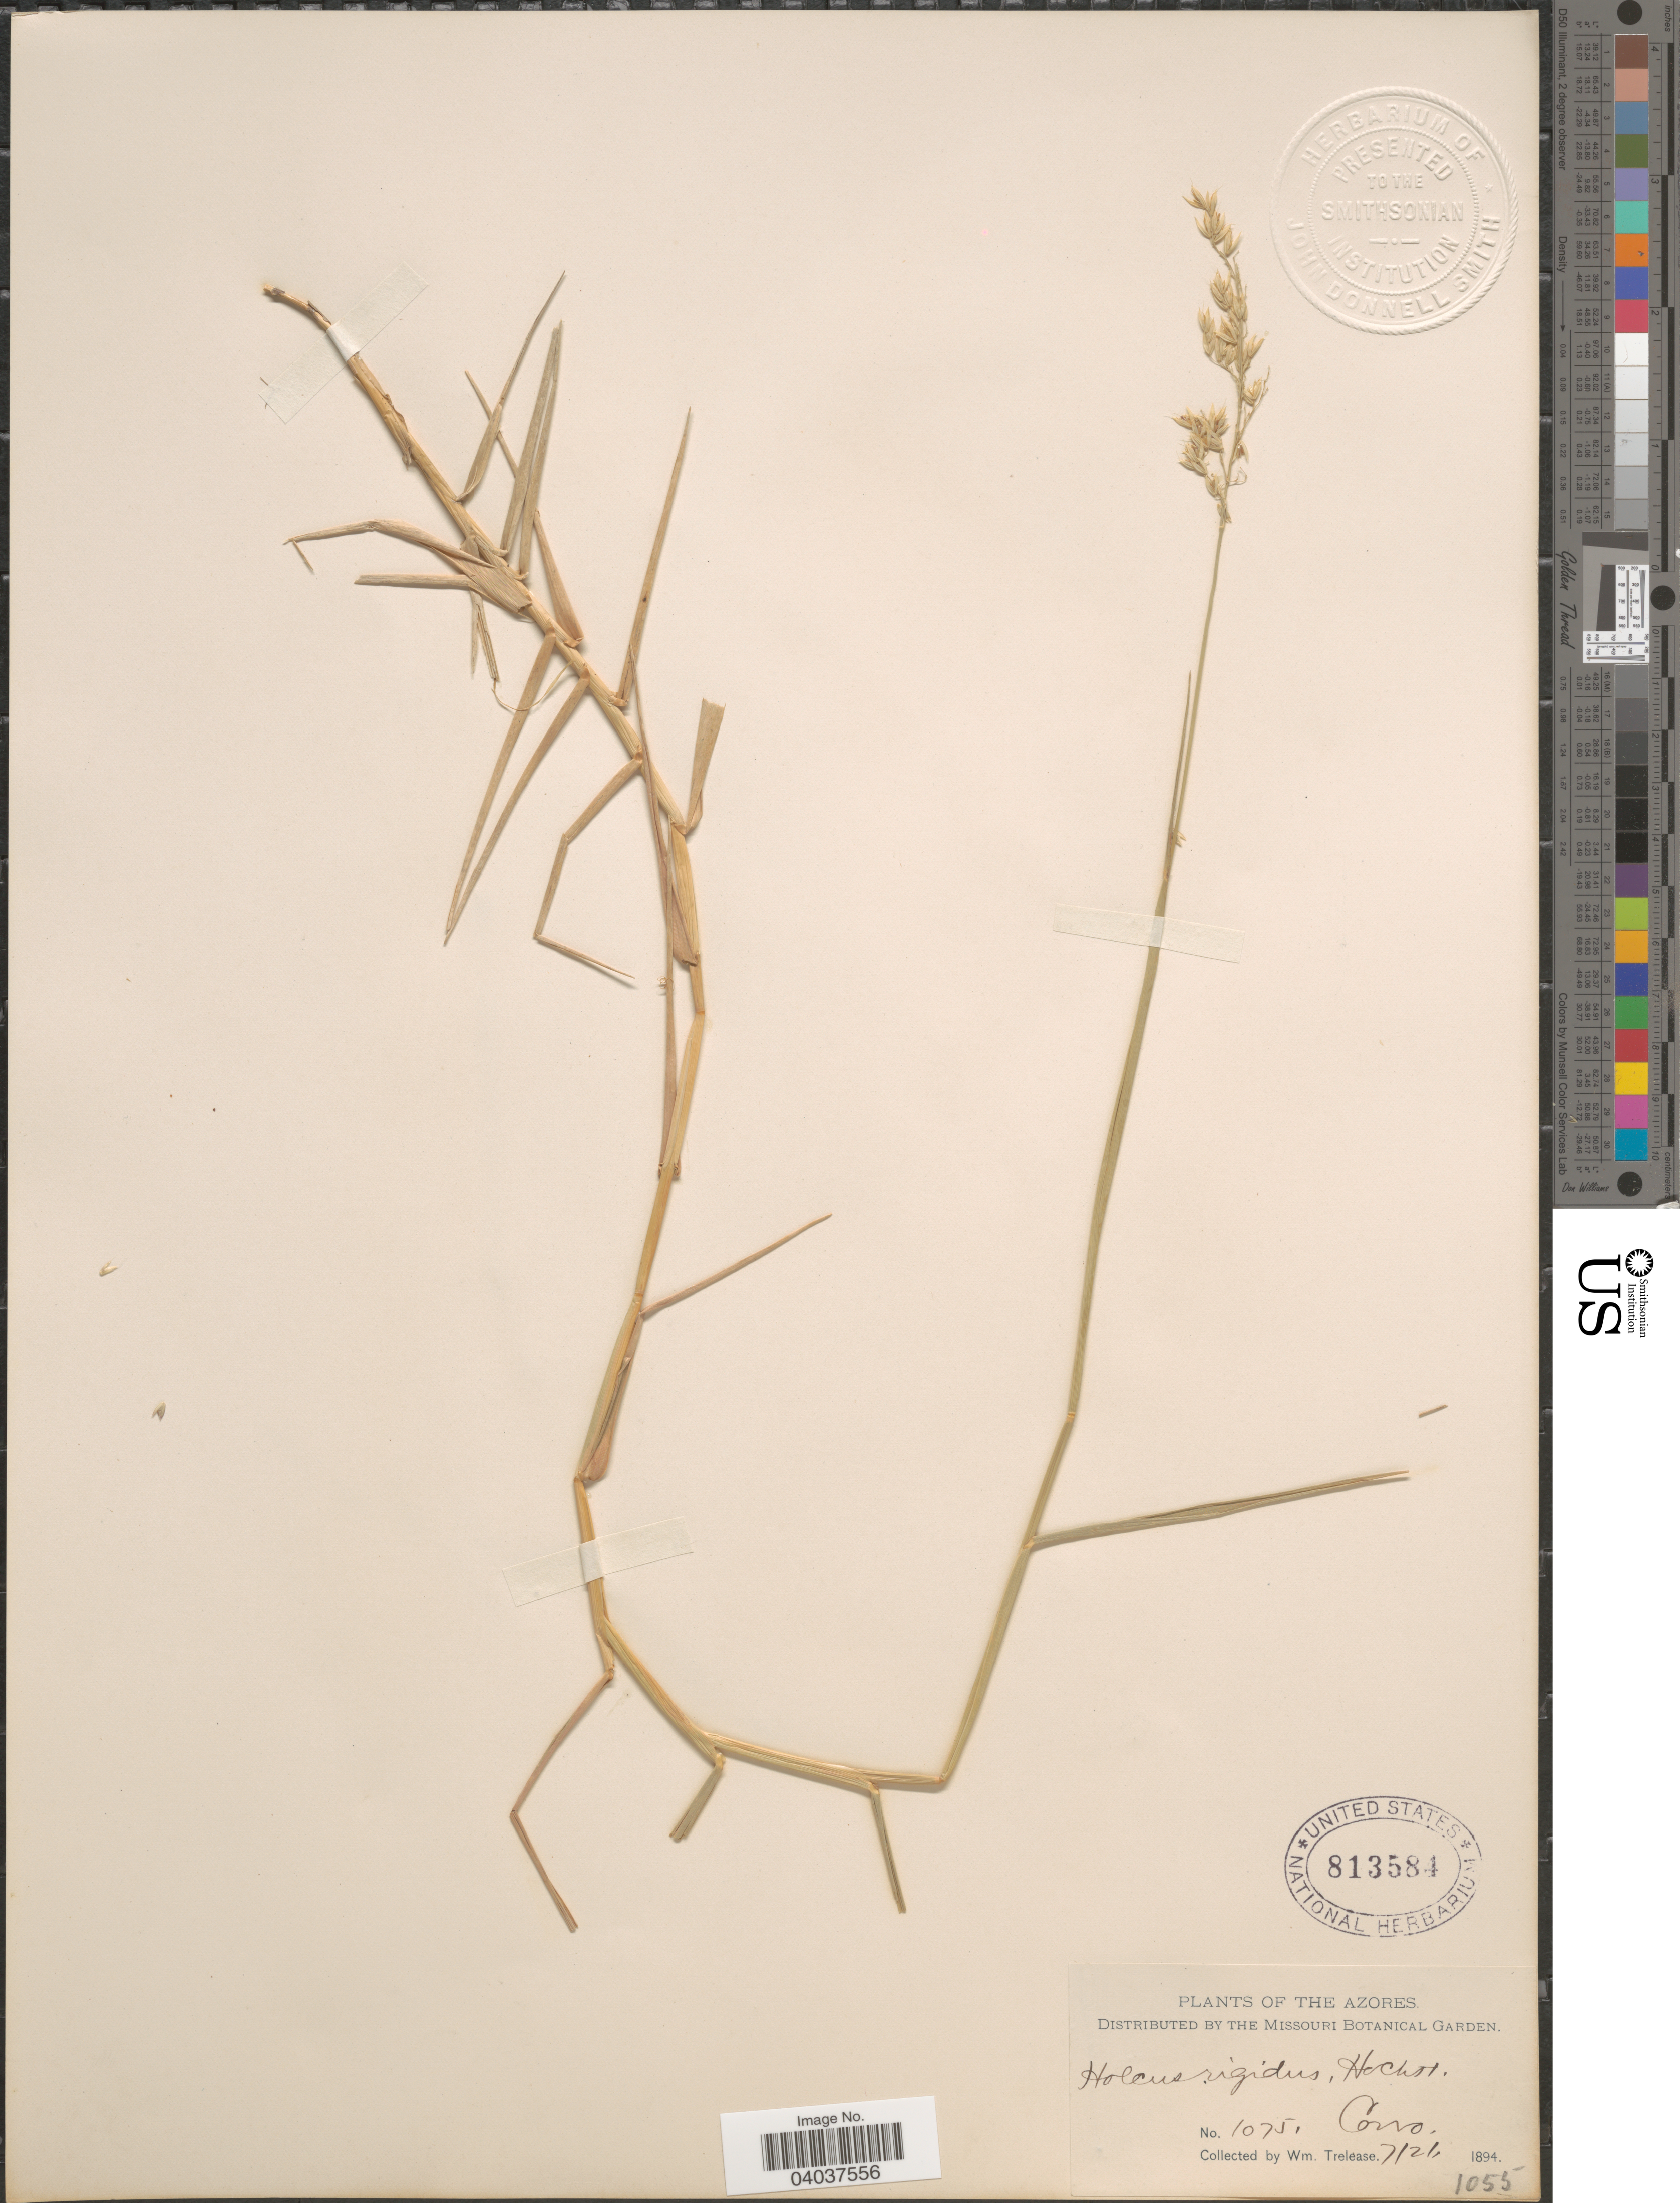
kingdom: Plantae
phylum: Tracheophyta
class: Liliopsida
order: Poales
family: Poaceae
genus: Holcus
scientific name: Holcus rigidus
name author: Hochst.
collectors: W. Trelease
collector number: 1075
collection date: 1894-07-21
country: Portugal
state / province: Azores (Aut. Reg.)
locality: The Azores. Cano.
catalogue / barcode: US 813584